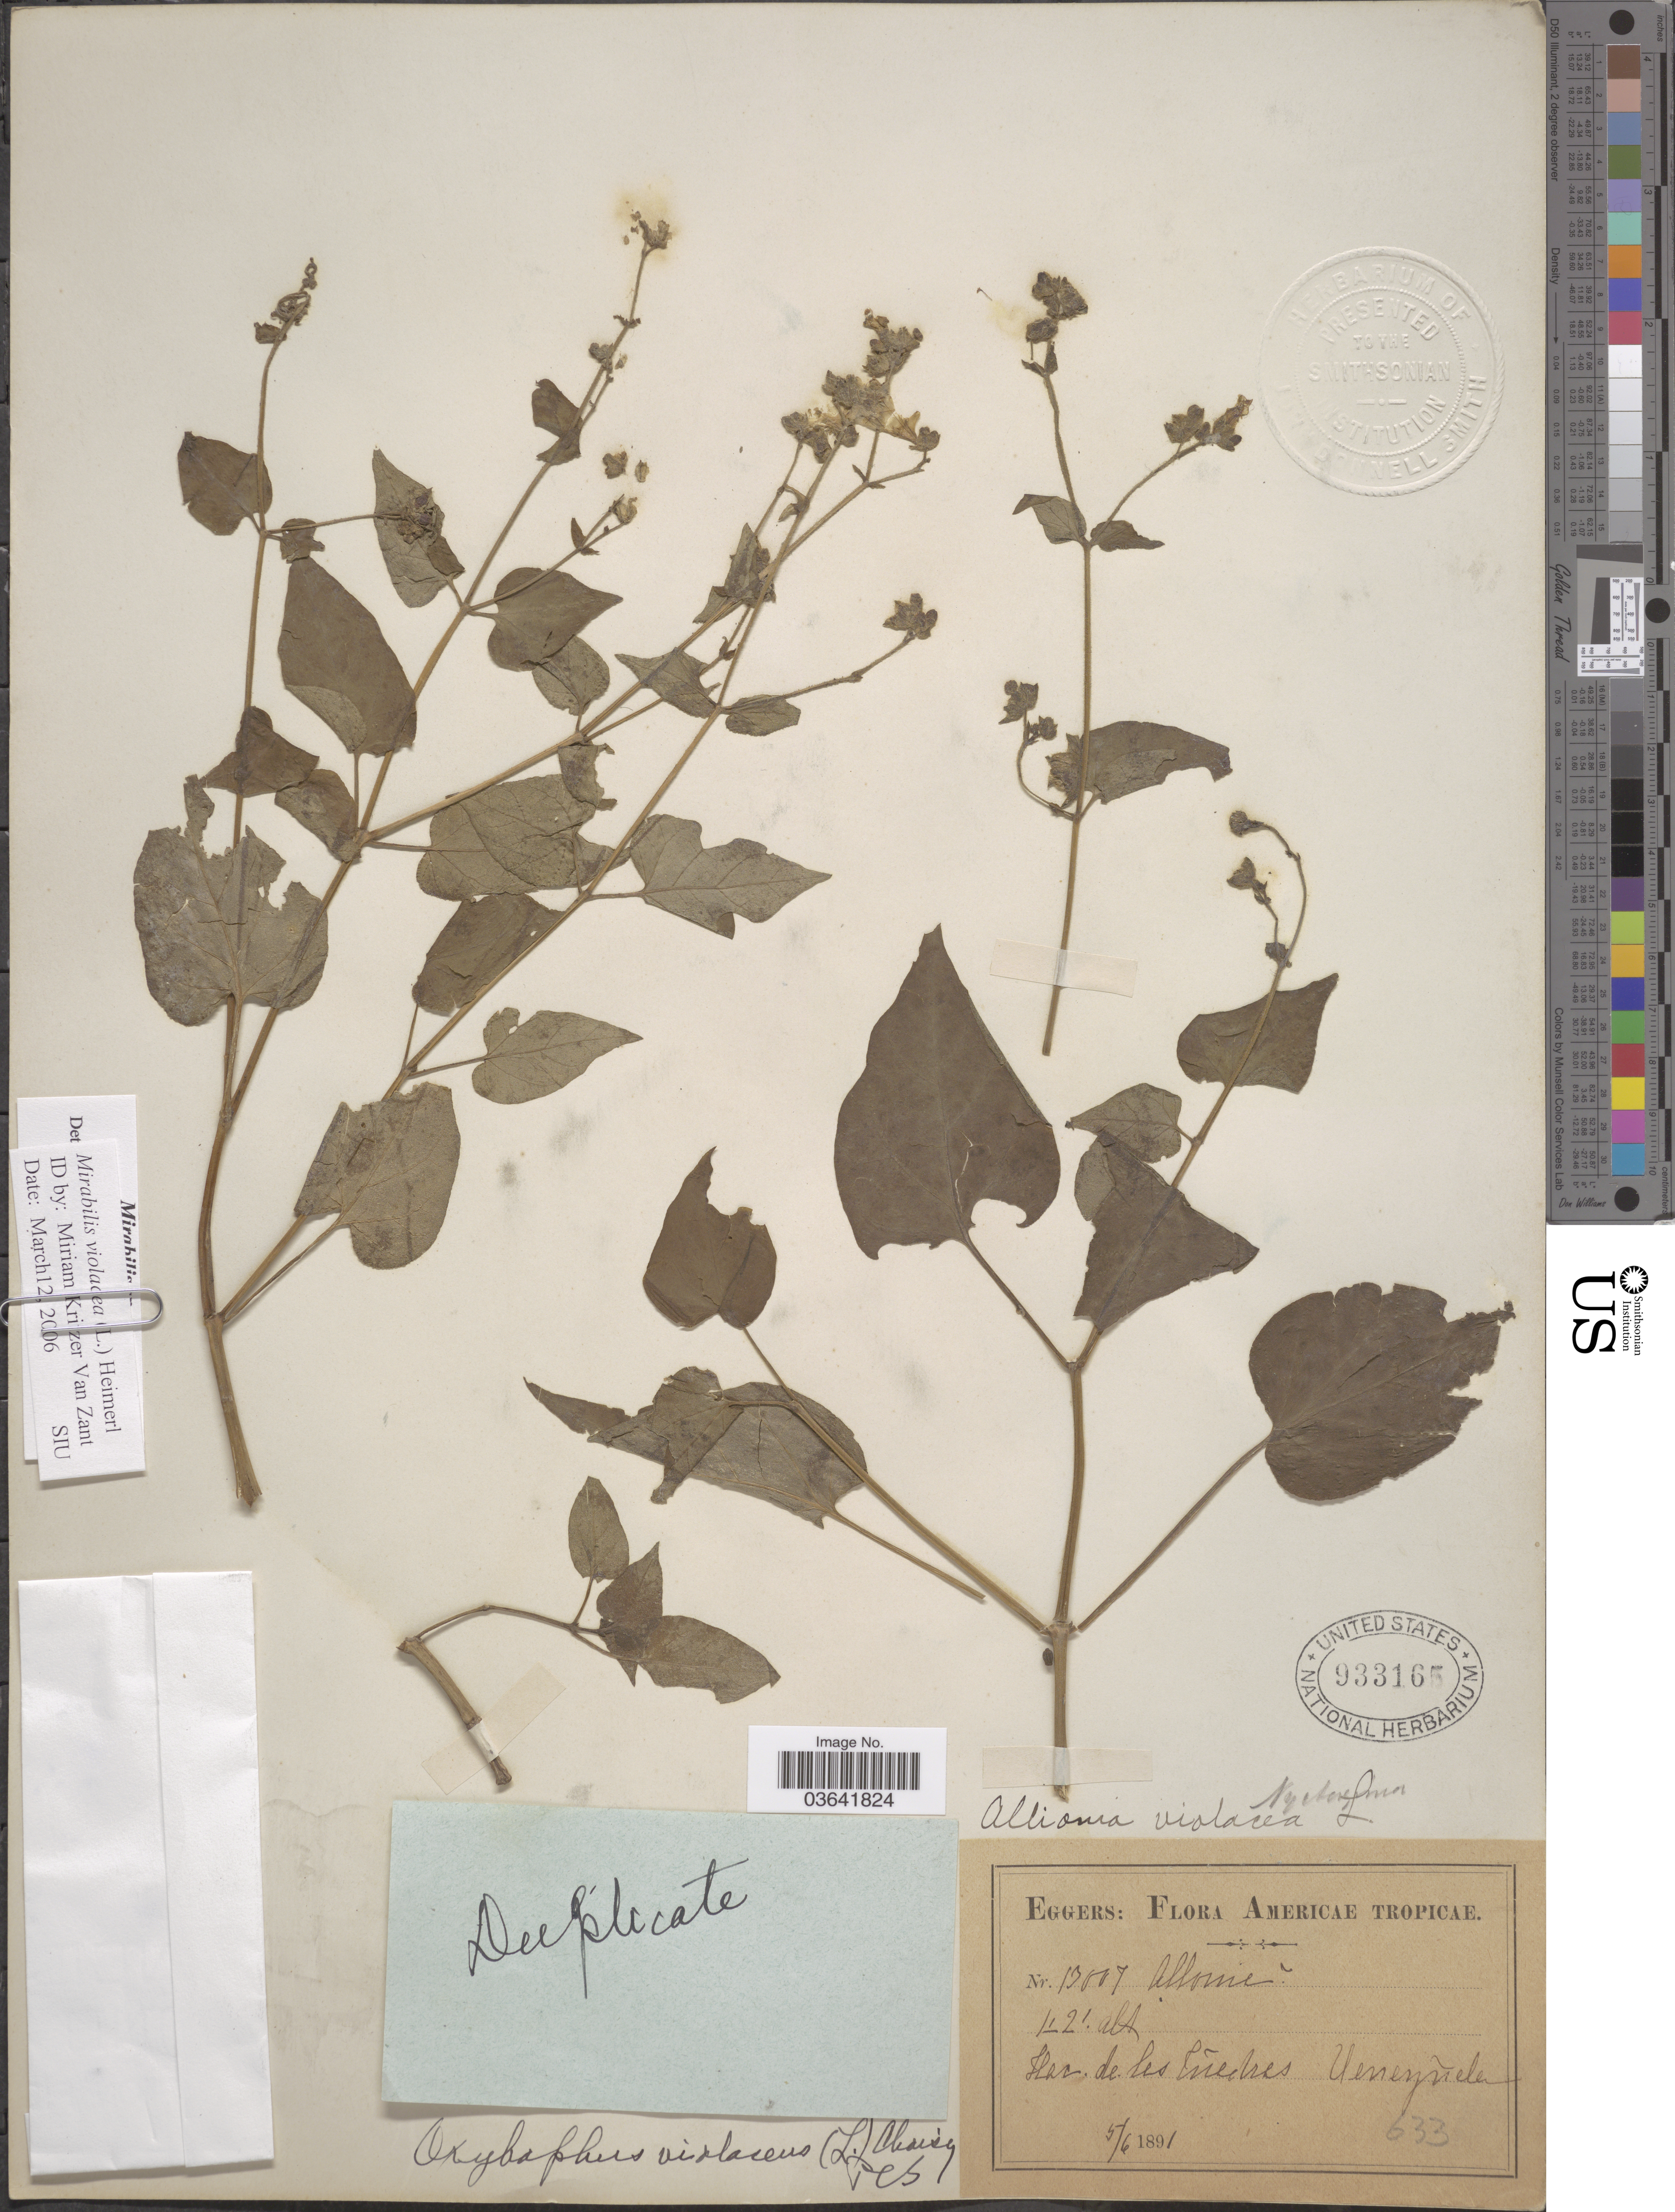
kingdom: Plantae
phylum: Tracheophyta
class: Magnoliopsida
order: Caryophyllales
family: Nyctaginaceae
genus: Mirabilis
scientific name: Mirabilis violacea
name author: (L.) Heimerl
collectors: -. Eggers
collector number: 13007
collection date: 1891-06-05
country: Venezuela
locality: Americae Tropicae. Hac. de les Añdres [interpreted]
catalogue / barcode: US 933165